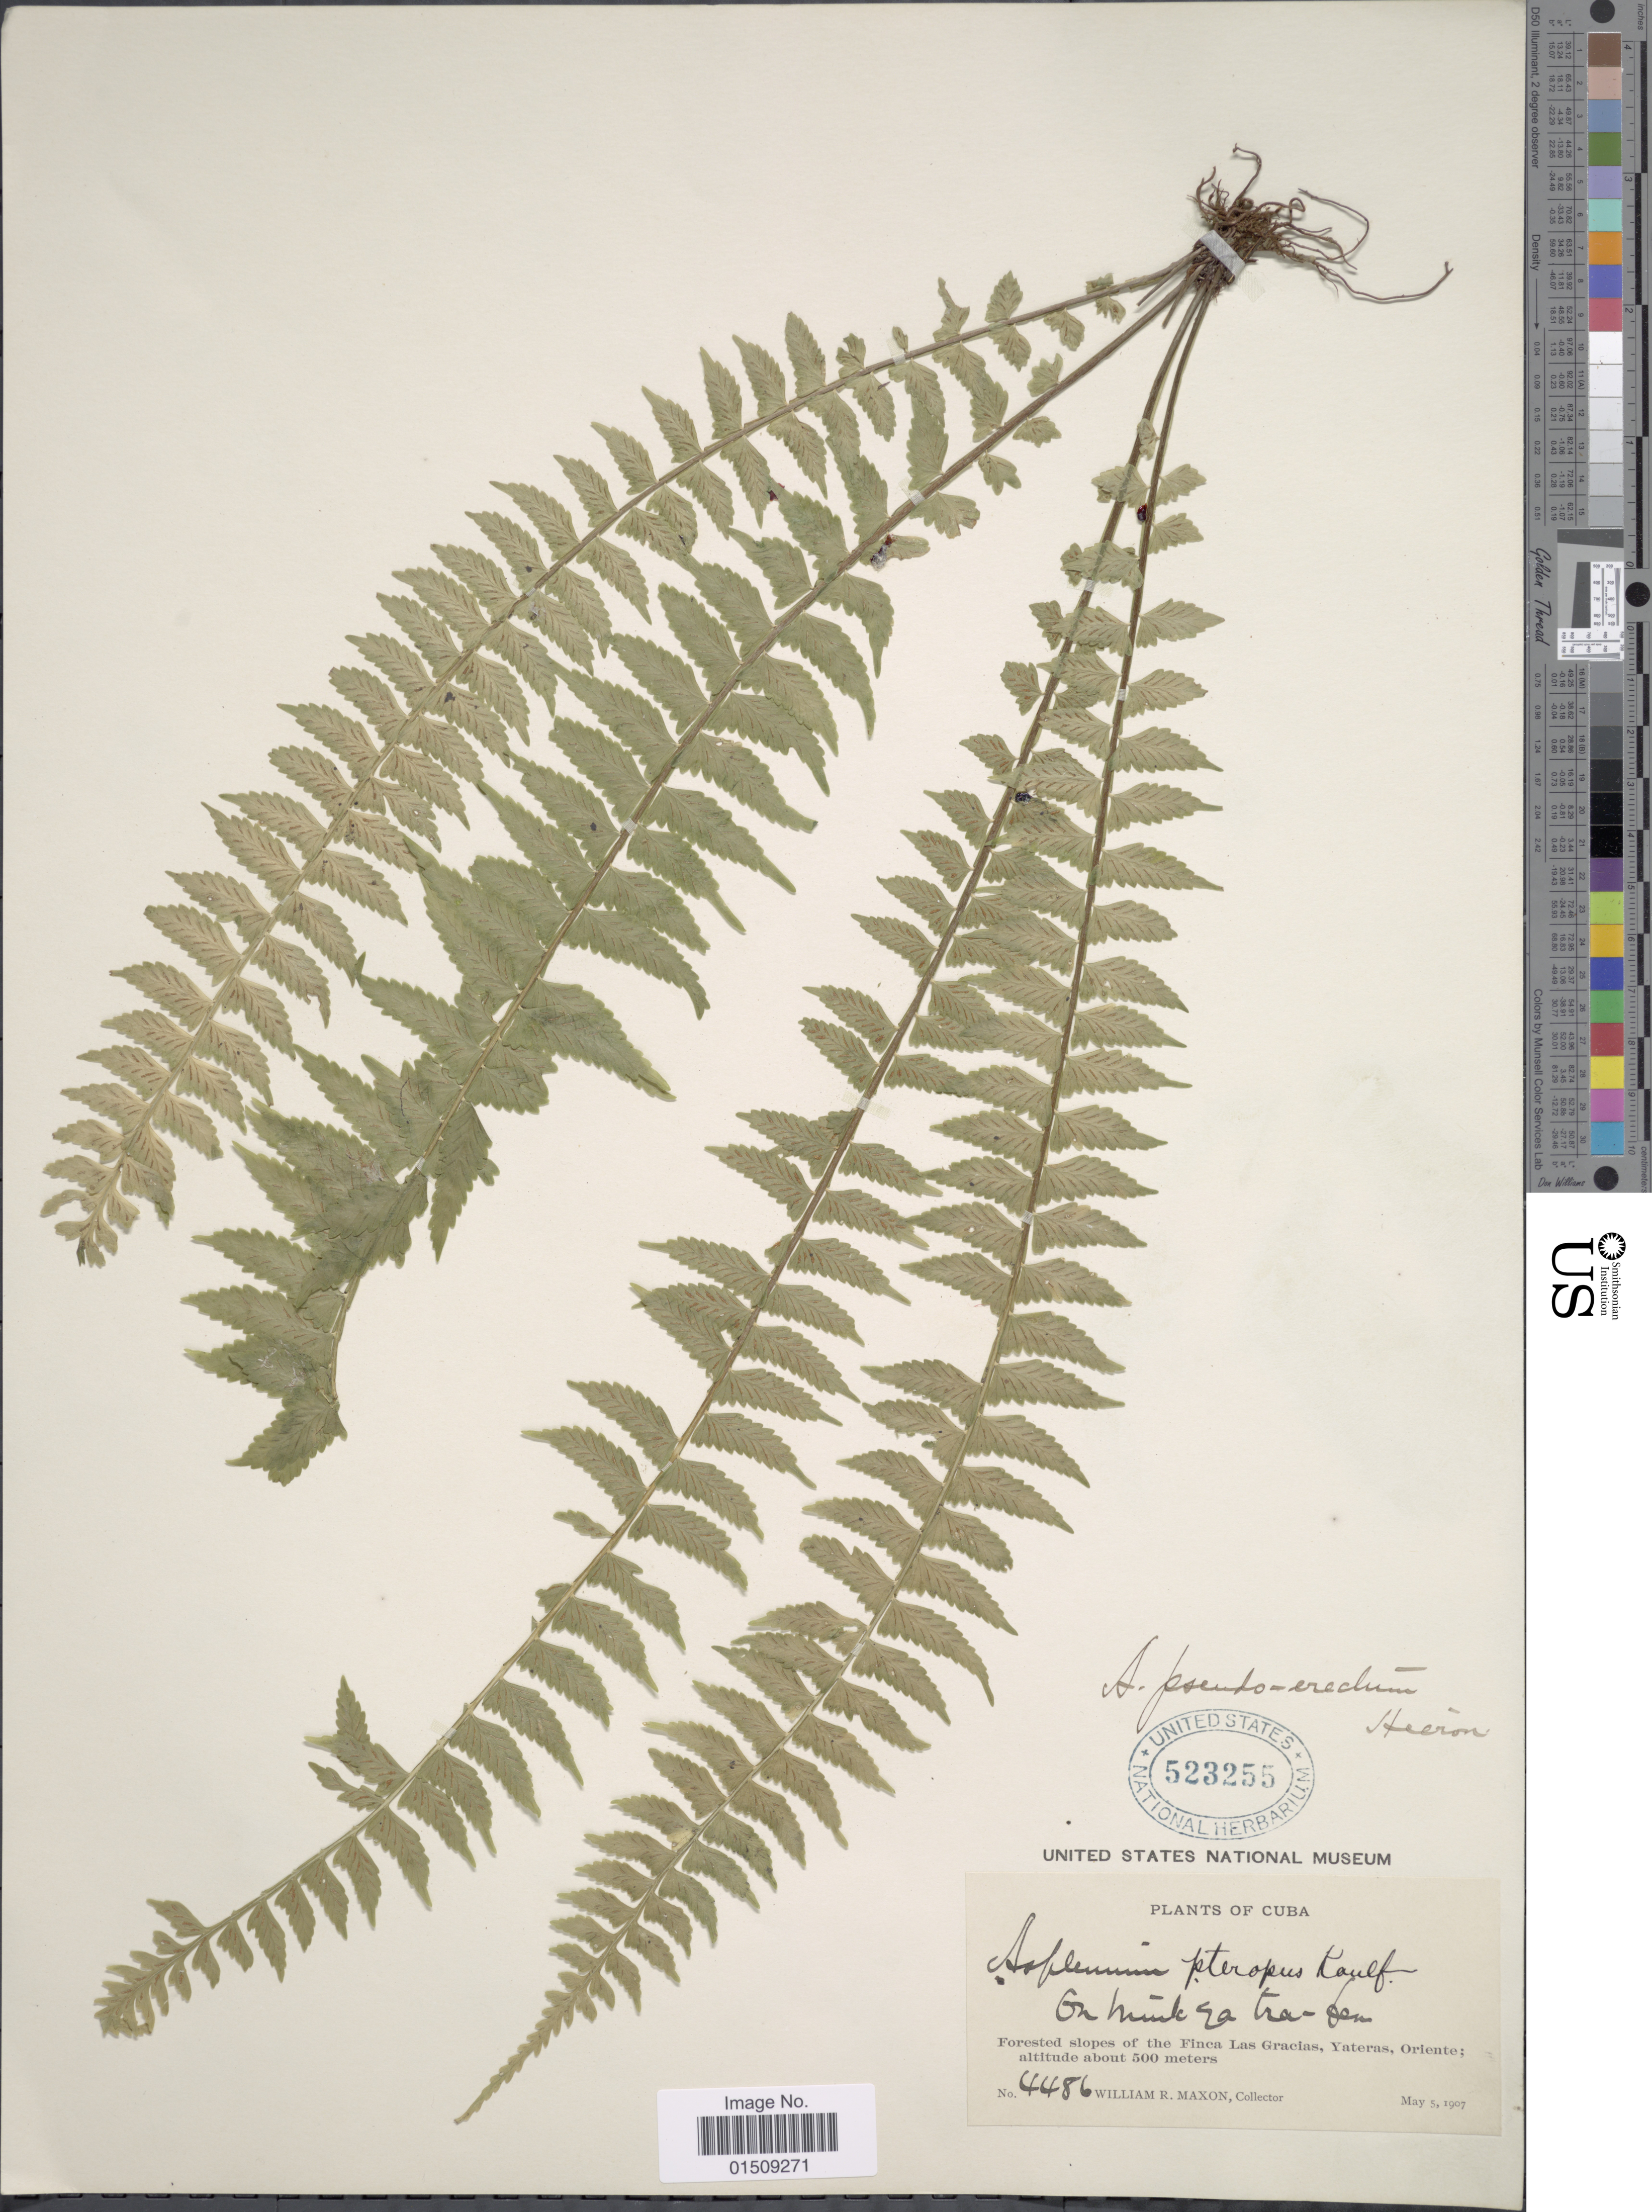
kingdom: Plantae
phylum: Tracheophyta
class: Polypodiopsida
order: Polypodiales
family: Aspleniaceae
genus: Asplenium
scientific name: Asplenium pteropus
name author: Kaulf.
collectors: W. R. Maxon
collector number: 4486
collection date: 1907-05-05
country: Cuba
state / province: Oriente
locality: Forested slopes of the Finca Las Gracias, Yateras, Oriente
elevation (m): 500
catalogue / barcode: US 523255